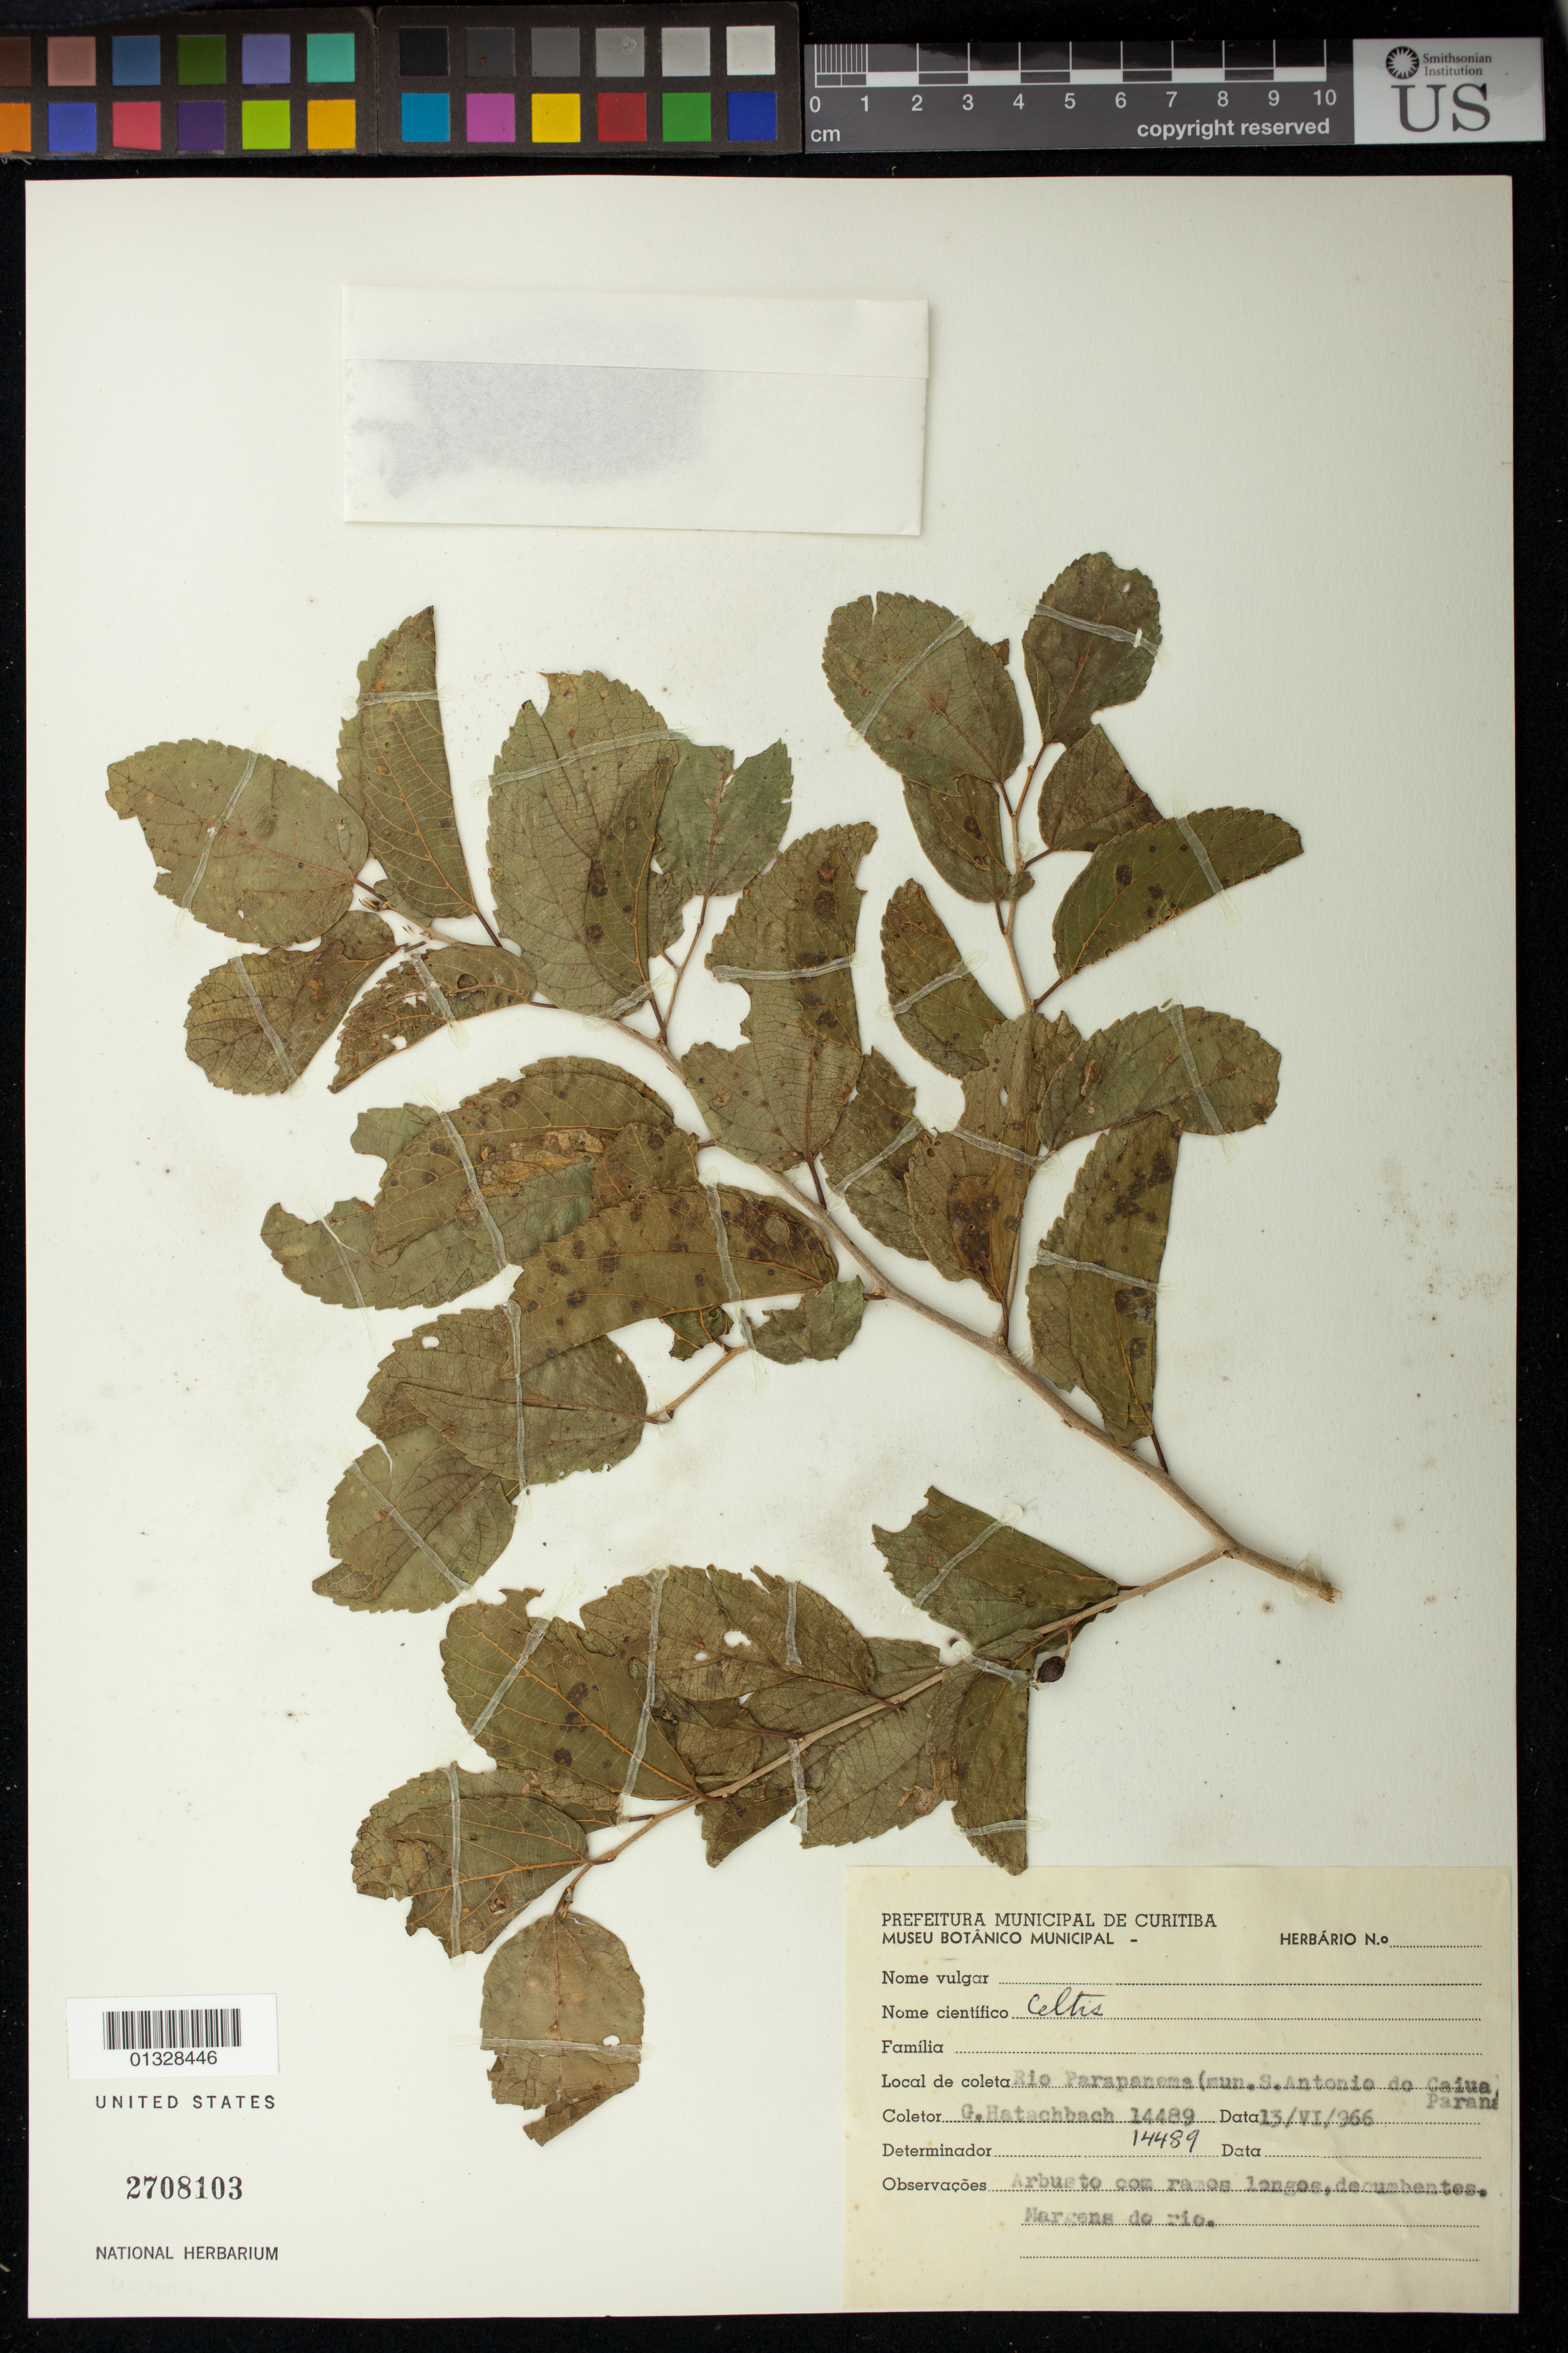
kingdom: Plantae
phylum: Tracheophyta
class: Magnoliopsida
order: Rosales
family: Cannabaceae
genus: Celtis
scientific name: Celtis sp.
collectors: G. Hatschbach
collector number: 14489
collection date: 1966-06-13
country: Brazil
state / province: Paraná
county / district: Santo Antônio do Caiuá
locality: Rio Parapanema (Mun. S. Antonio do Caiua)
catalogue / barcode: US 2708103